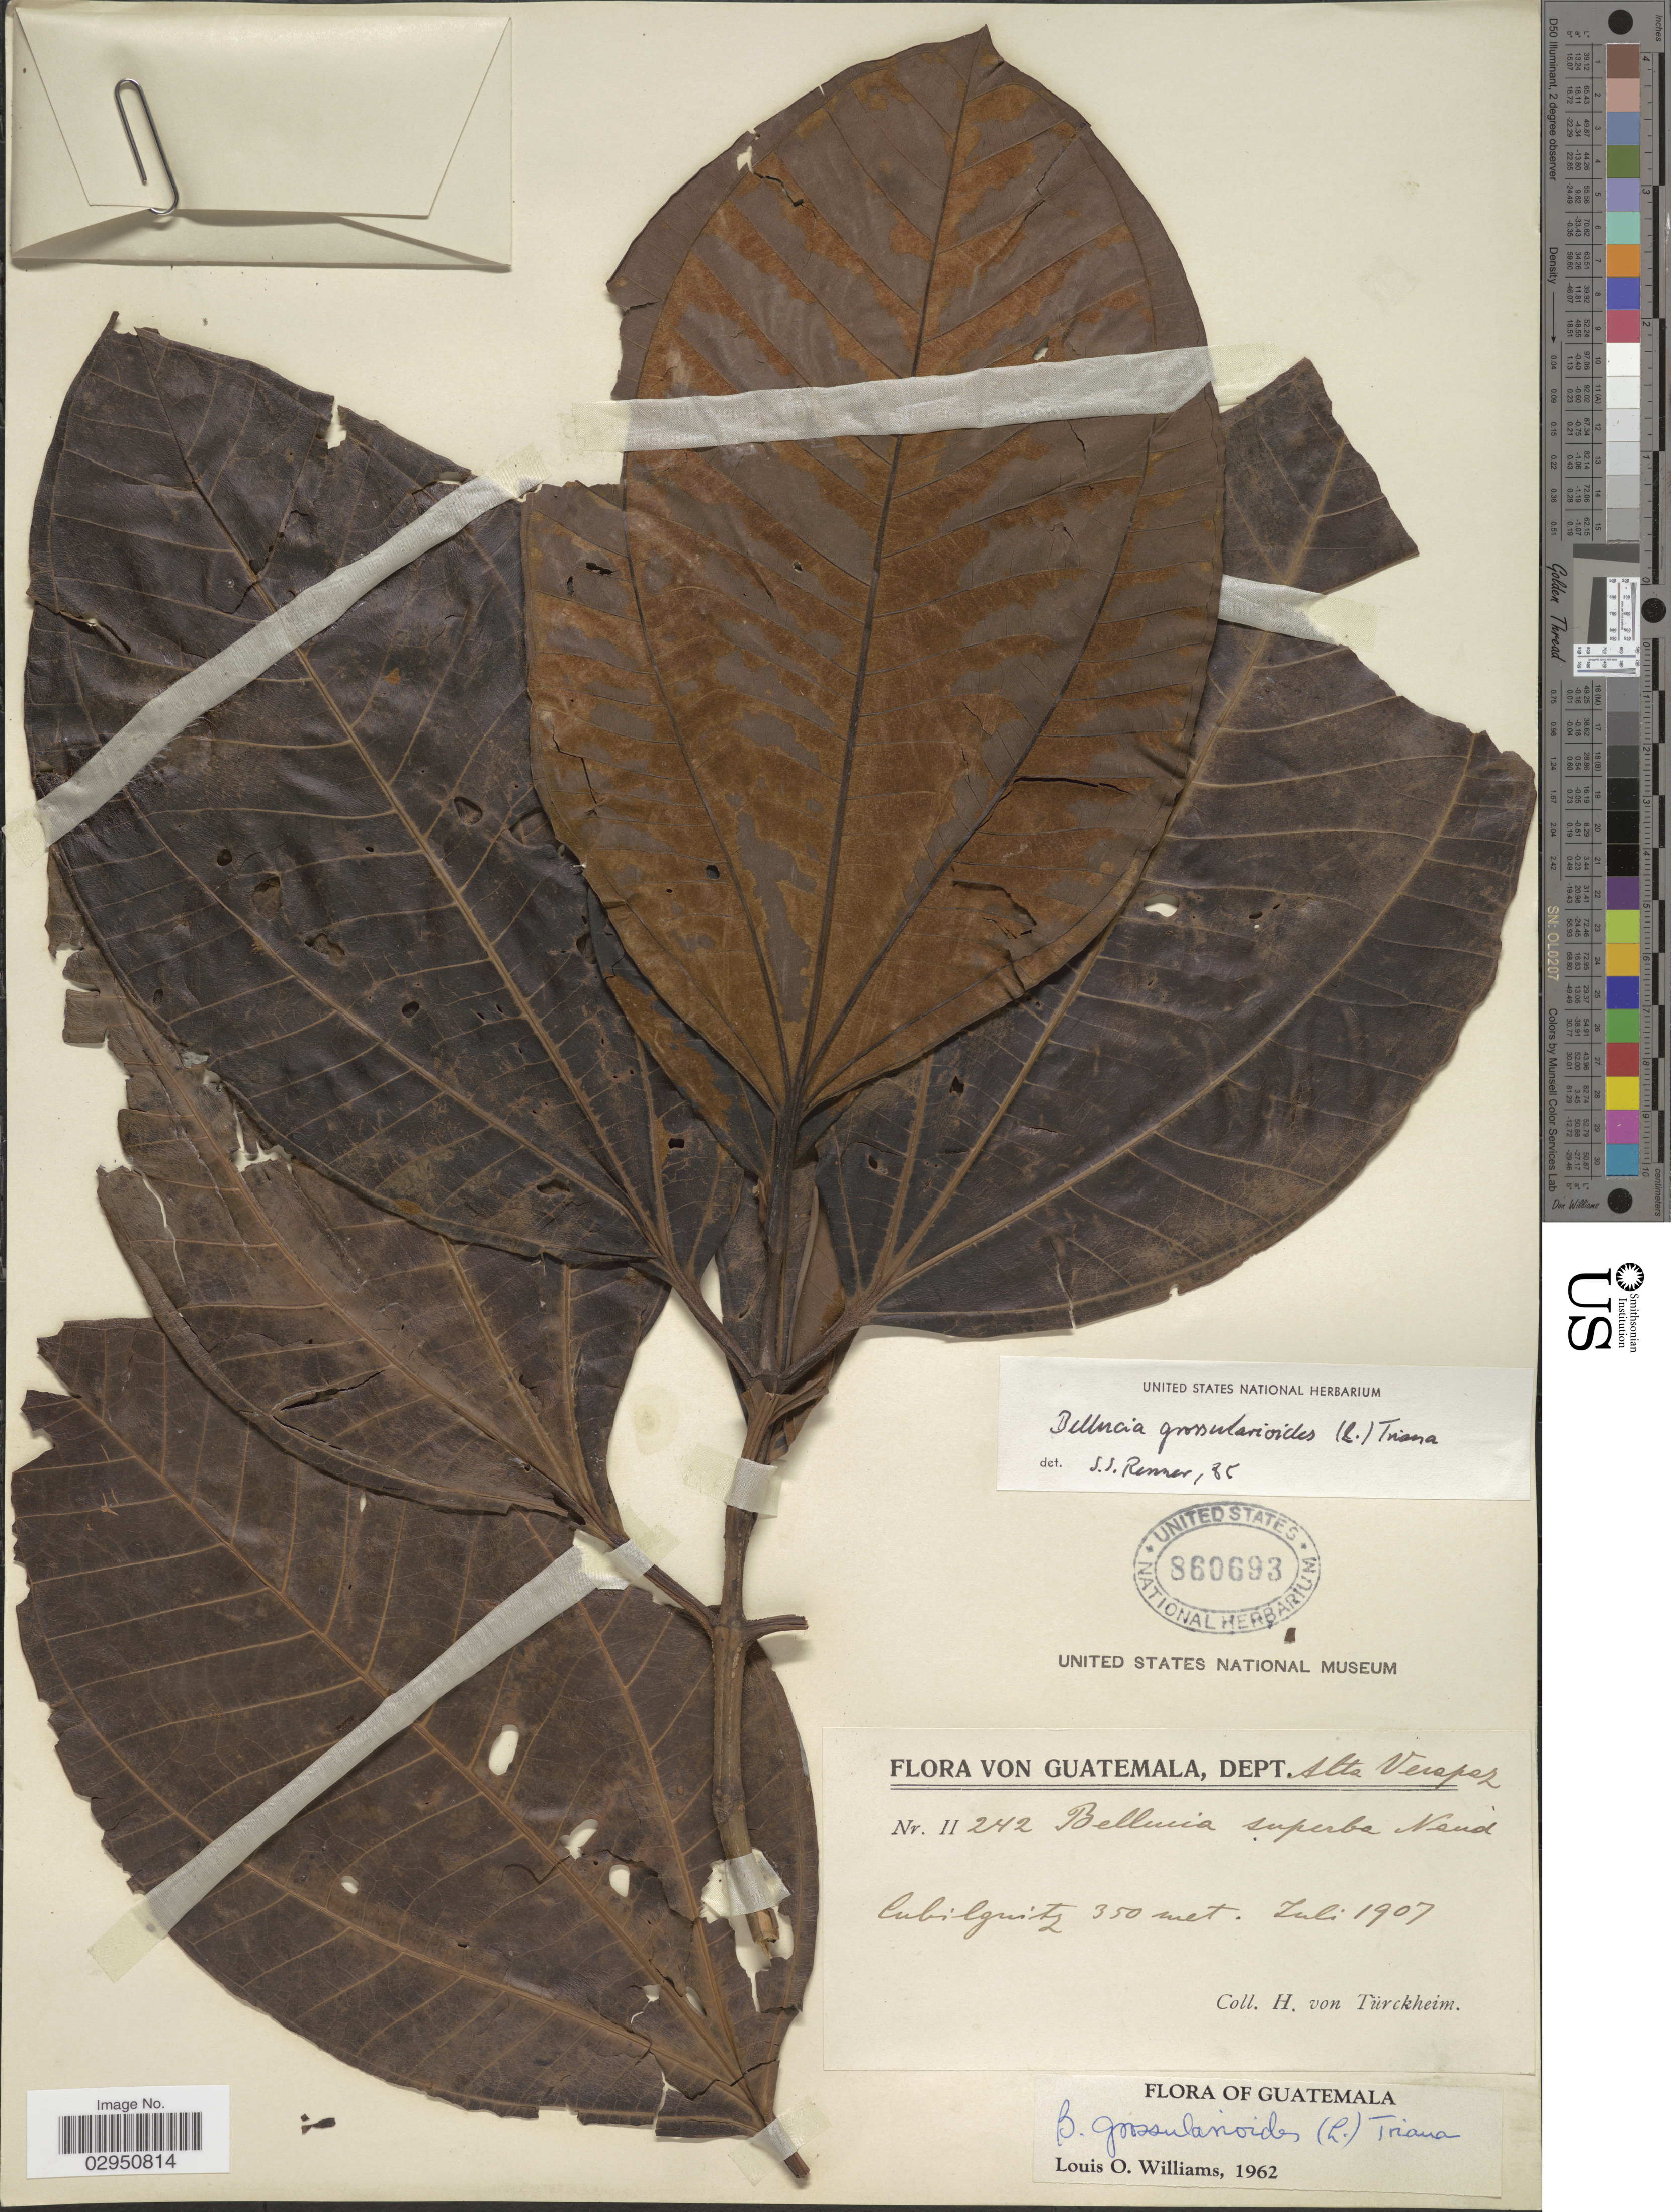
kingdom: Plantae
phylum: Tracheophyta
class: Magnoliopsida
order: Myrtales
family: Melastomataceae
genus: Bellucia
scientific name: Bellucia grossularioides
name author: (L.) Triana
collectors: H. von Türckheim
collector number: II 242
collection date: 1907-07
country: Guatemala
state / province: Alta Verapaz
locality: Dept. Alta Verapaz. Cubilquitz.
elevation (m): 350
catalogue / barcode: US 860693